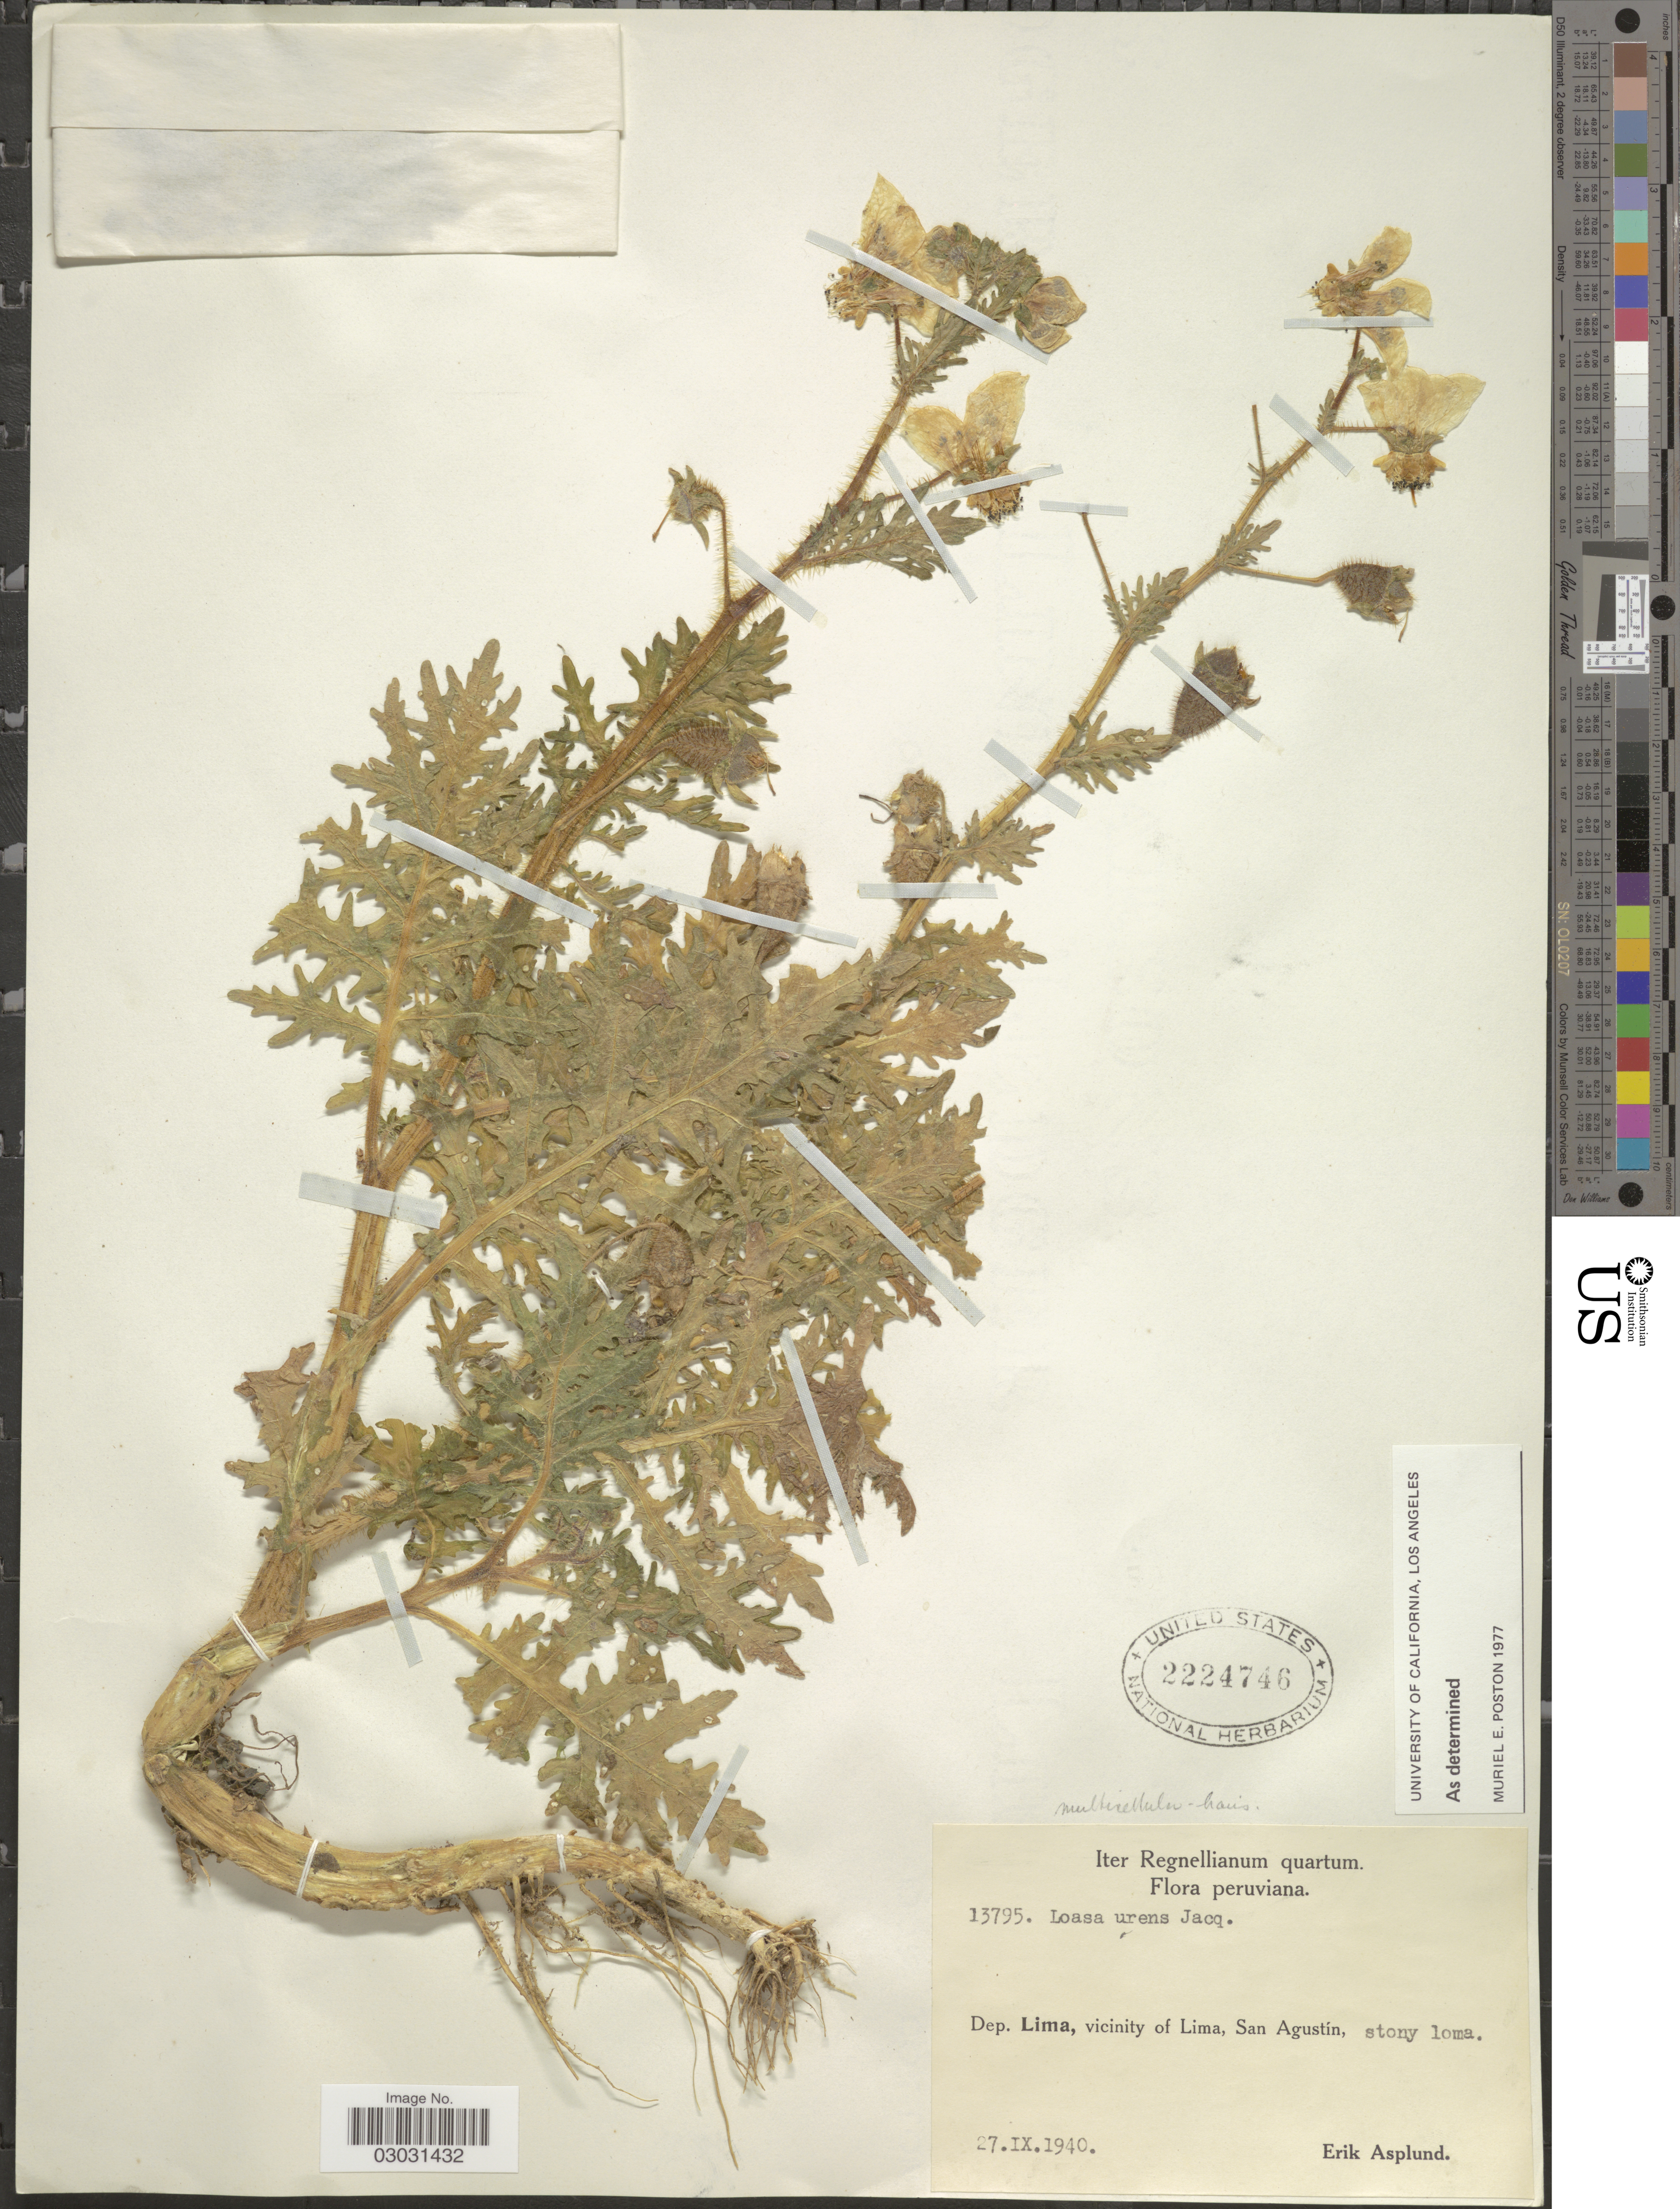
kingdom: Plantae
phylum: Tracheophyta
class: Magnoliopsida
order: Cornales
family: Loasaceae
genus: Nasa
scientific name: Nasa urens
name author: (Jacq.) Weigand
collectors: E. Asplund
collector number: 13795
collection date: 1940-09-27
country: Peru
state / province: Lima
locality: Dep. Lima, vicinity of Lima, San Agustín.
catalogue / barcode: US 2224746